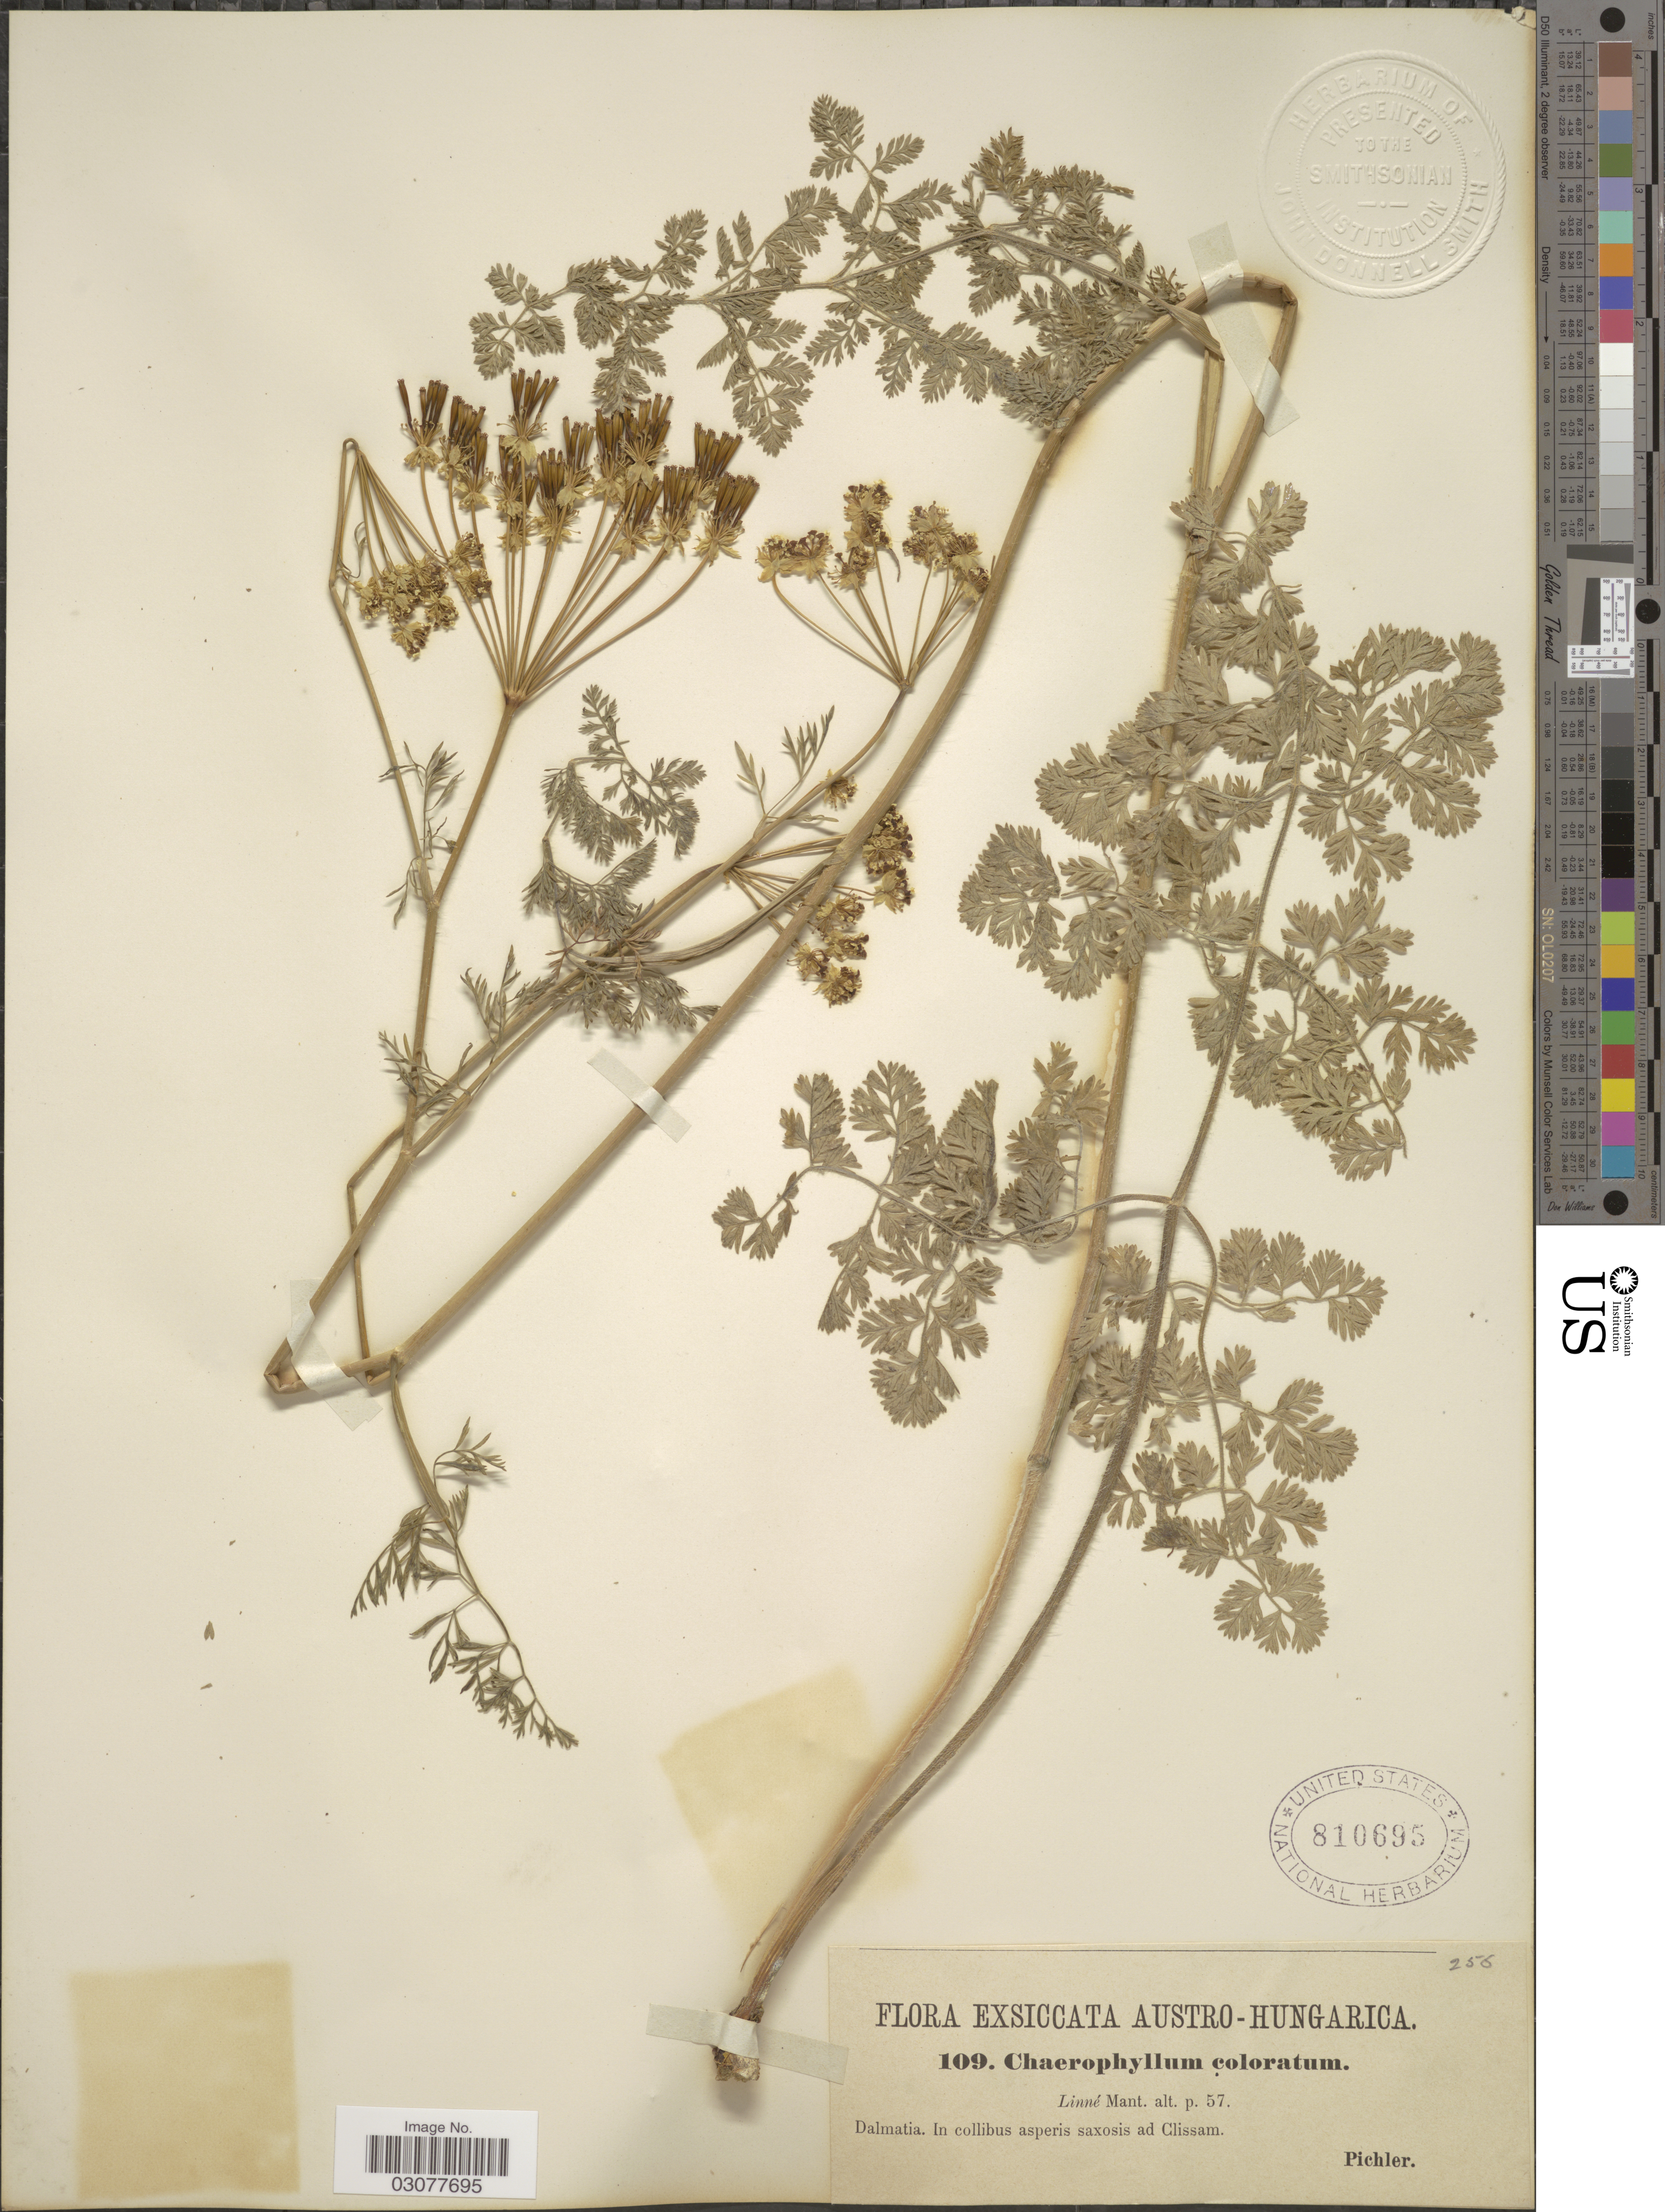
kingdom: Plantae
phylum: Tracheophyta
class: Magnoliopsida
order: Apiales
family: Apiaceae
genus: Chaerophyllum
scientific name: Chaerophyllum coloratum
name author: L.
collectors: Pichler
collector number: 109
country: Croatia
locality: Austro-Hungarica, Dalmatia. In collibus asperis saxosis ad Clissam.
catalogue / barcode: US 810695